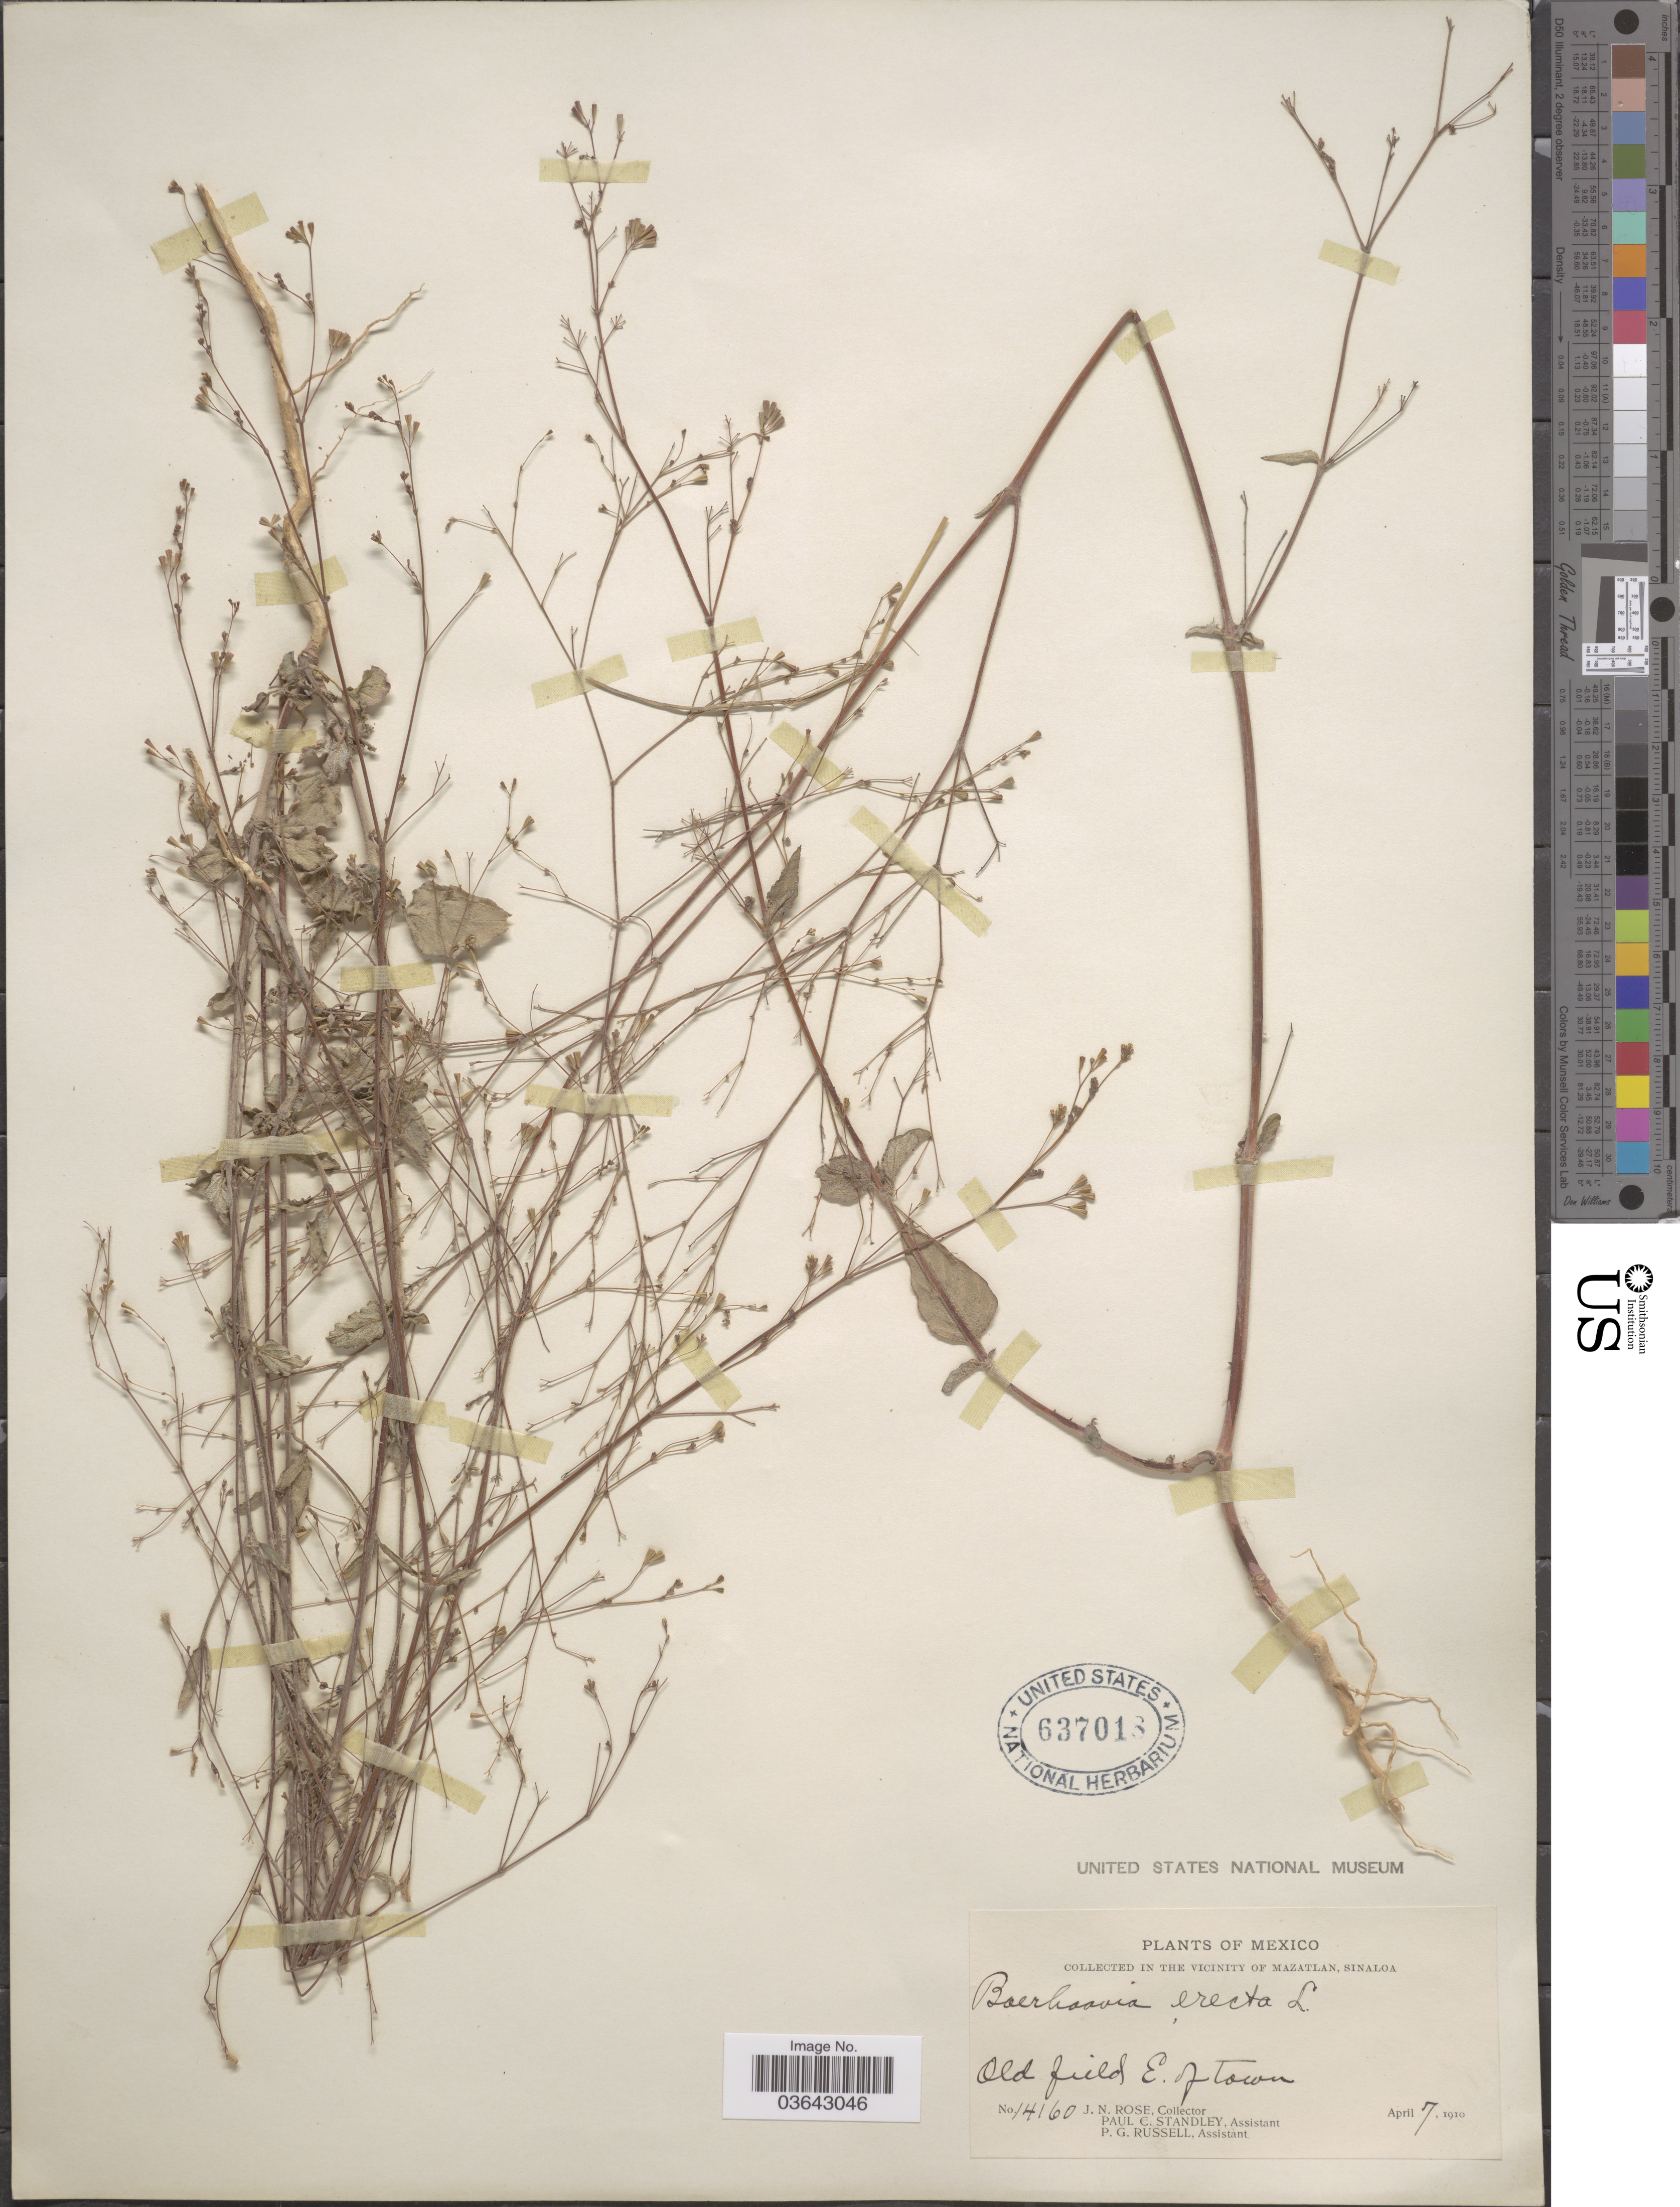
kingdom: Plantae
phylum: Tracheophyta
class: Magnoliopsida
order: Caryophyllales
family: Nyctaginaceae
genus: Boerhavia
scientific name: Boerhavia erecta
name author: L.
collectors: J. N. Rose, P. C. Standley & P. G. Russell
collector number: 14160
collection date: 1910-04-07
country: Mexico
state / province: Sinaloa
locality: In the vicinity of Mazatlan. Old field E. of town.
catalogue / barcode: US 637018